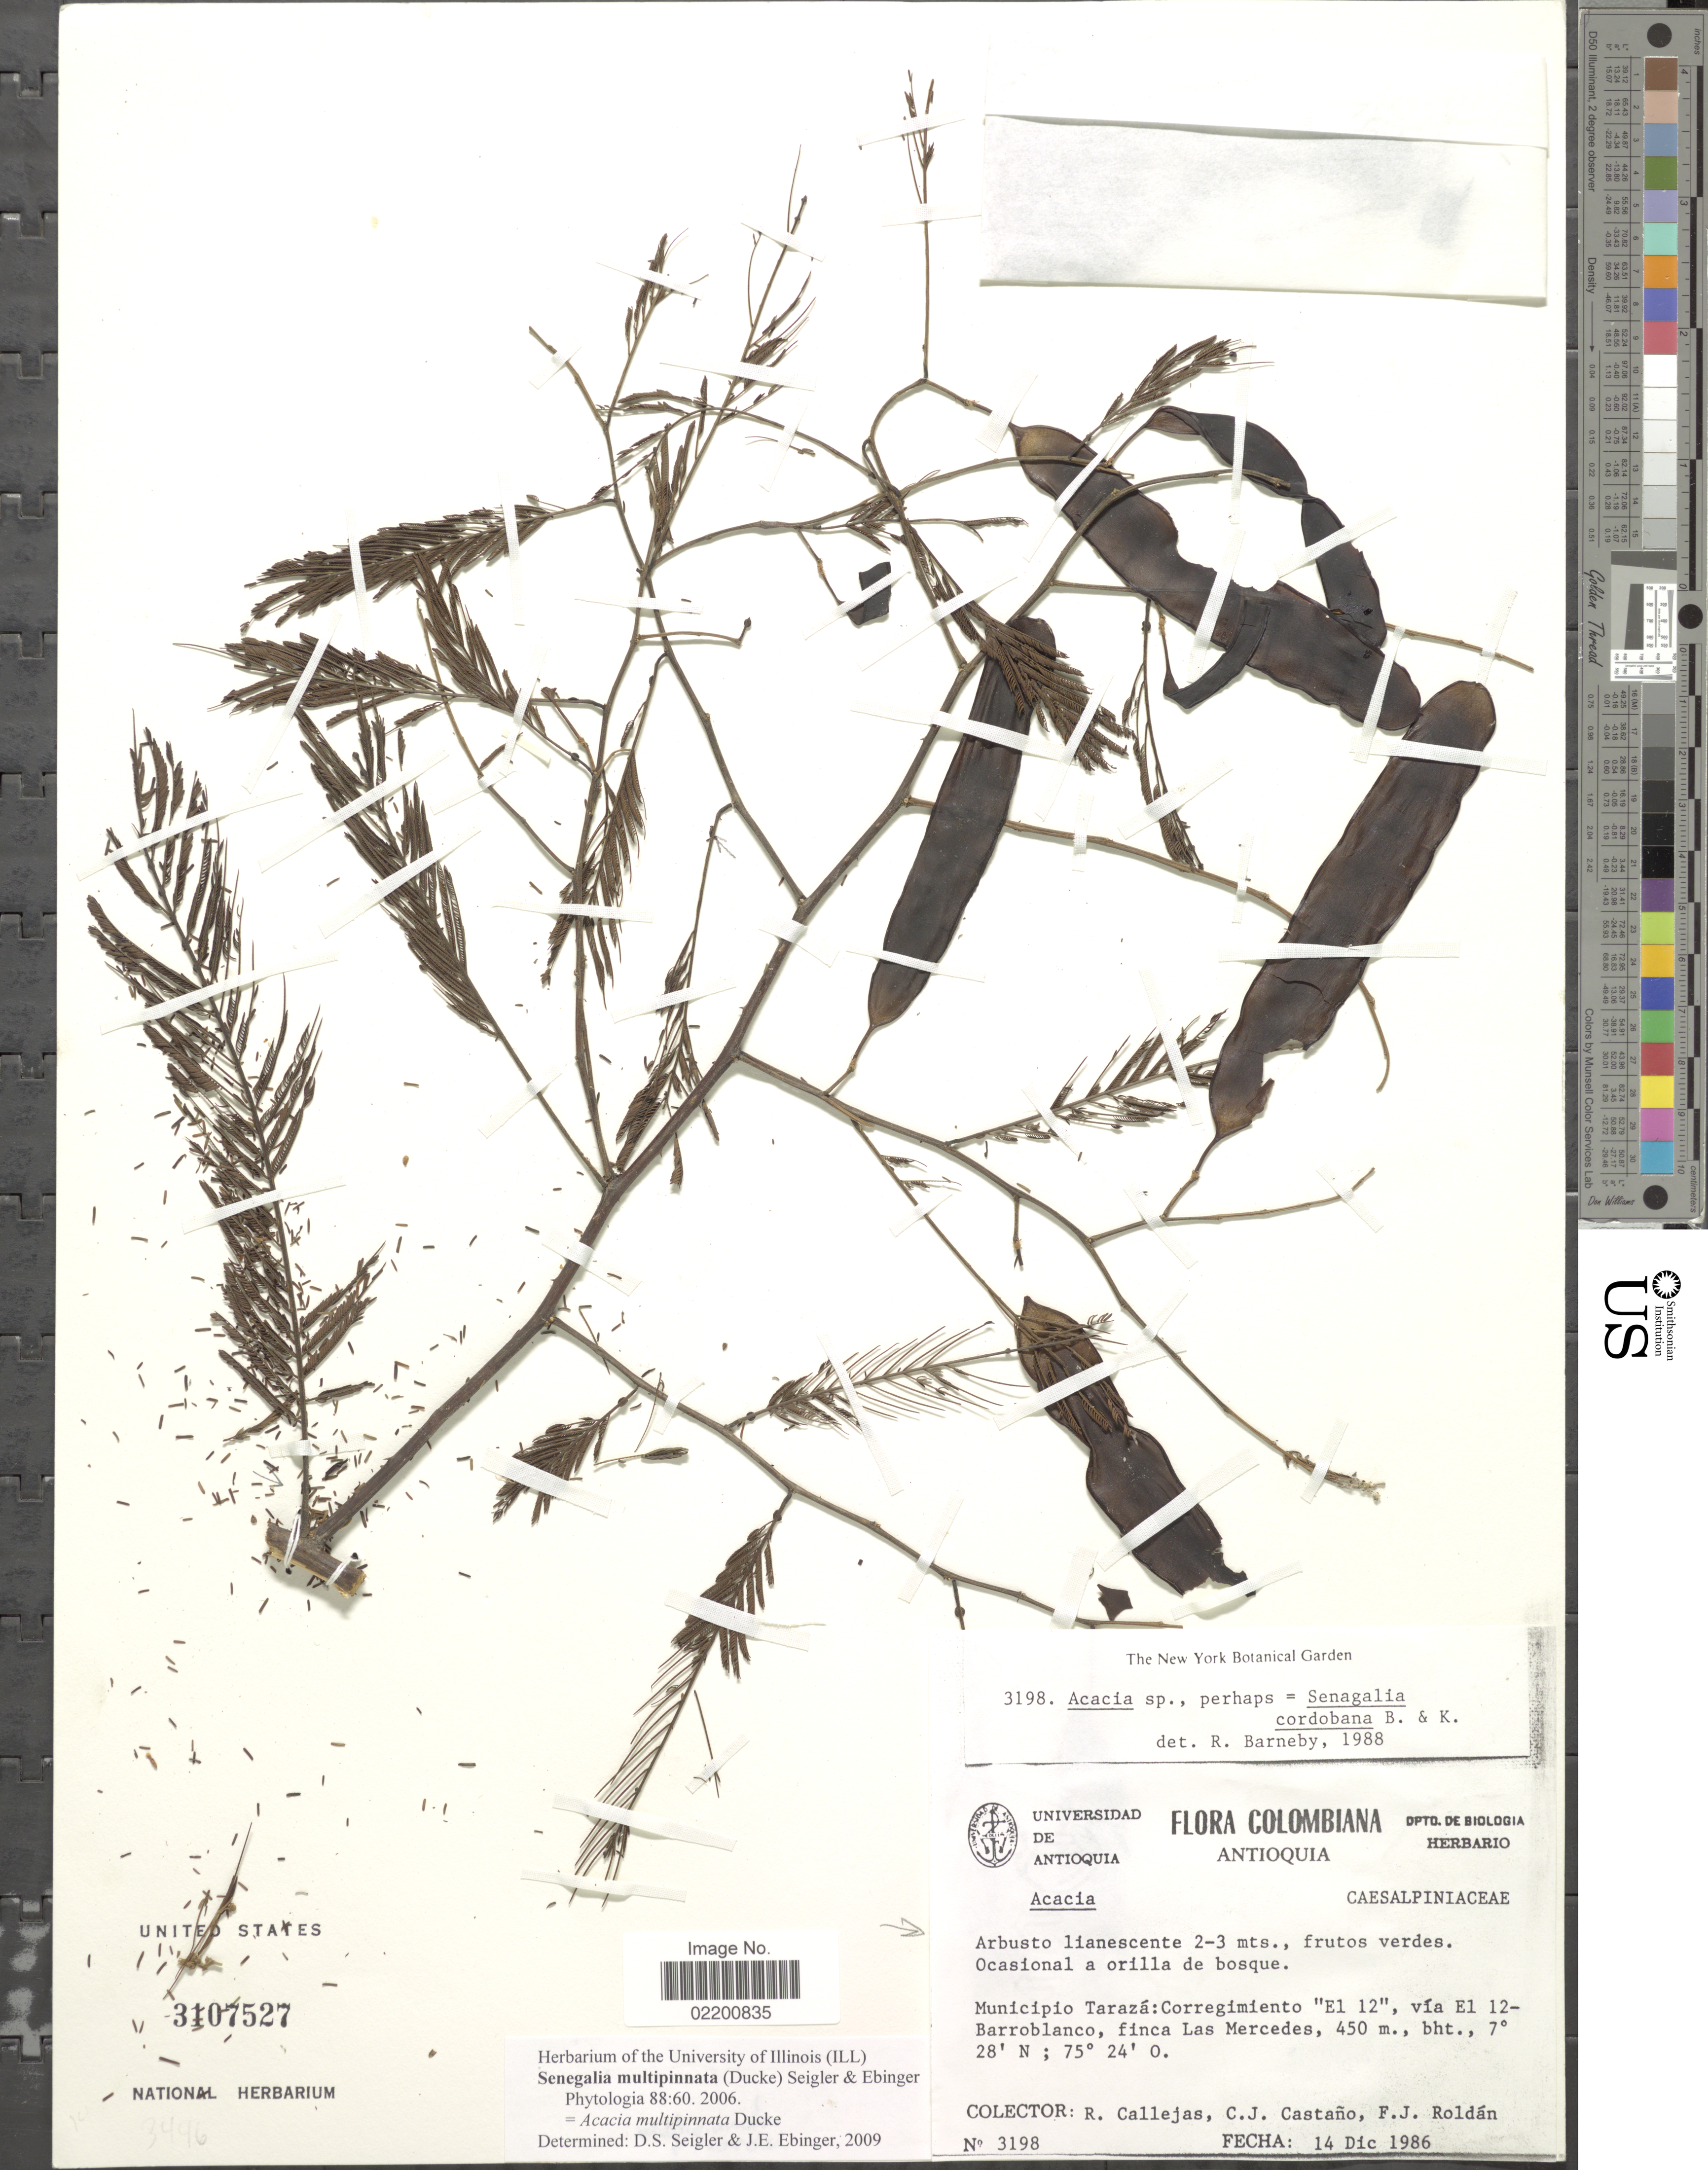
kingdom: Plantae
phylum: Tracheophyta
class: Magnoliopsida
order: Fabales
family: Fabaceae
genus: Senegalia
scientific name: Senegalia multipinnata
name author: (Ducke) Seigler & Ebinger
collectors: R. Callejas, C. Castaño & F. J. Roldán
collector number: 3198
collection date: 1986-12-14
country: Colombia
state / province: Antioquia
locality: Colombiana. Municipio Taraza: Corregimiento El 12, via El 12- BarroblancO, finca Las Mercedes.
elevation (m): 450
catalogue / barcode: US 3107527